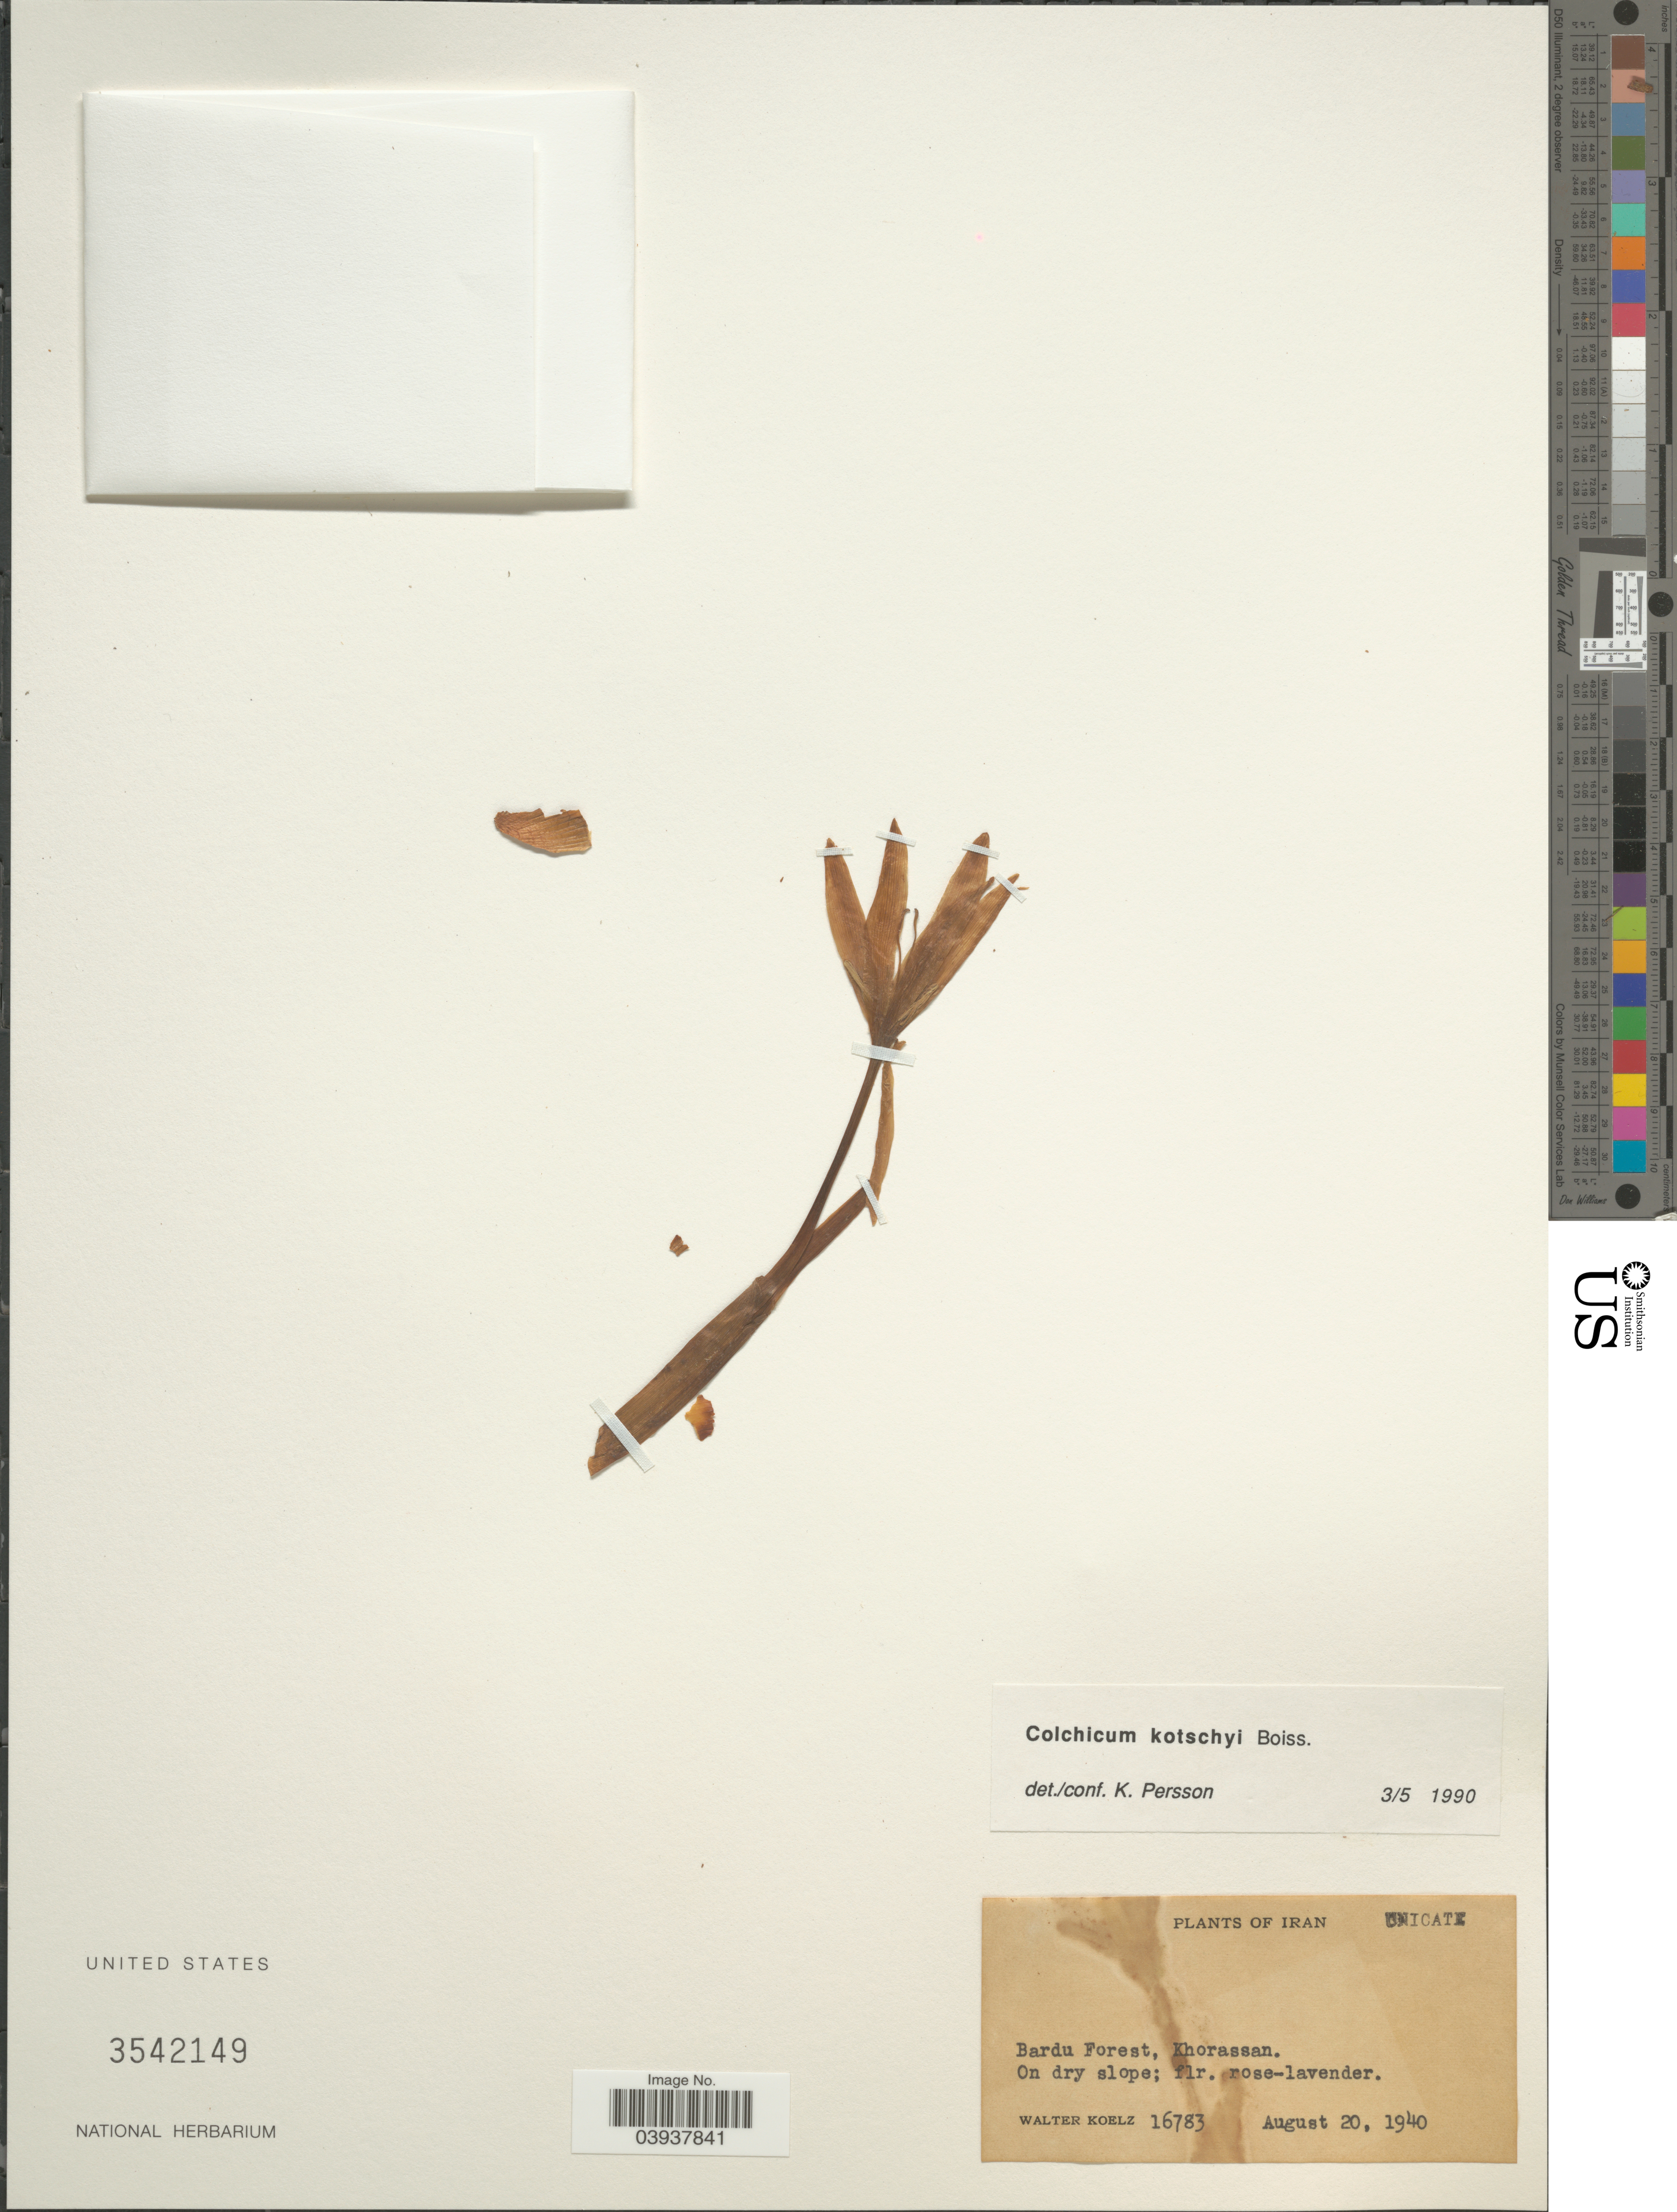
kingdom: Plantae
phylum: Tracheophyta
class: Liliopsida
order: Liliales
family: Colchicaceae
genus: Colchicum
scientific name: Colchicum kotschyi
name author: Boiss.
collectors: W. N. Koelz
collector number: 16783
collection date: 1940-08-20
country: Iran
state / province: Khorasan [obsolete]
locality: Bardu Forest; Khorassan.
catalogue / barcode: US 3542149